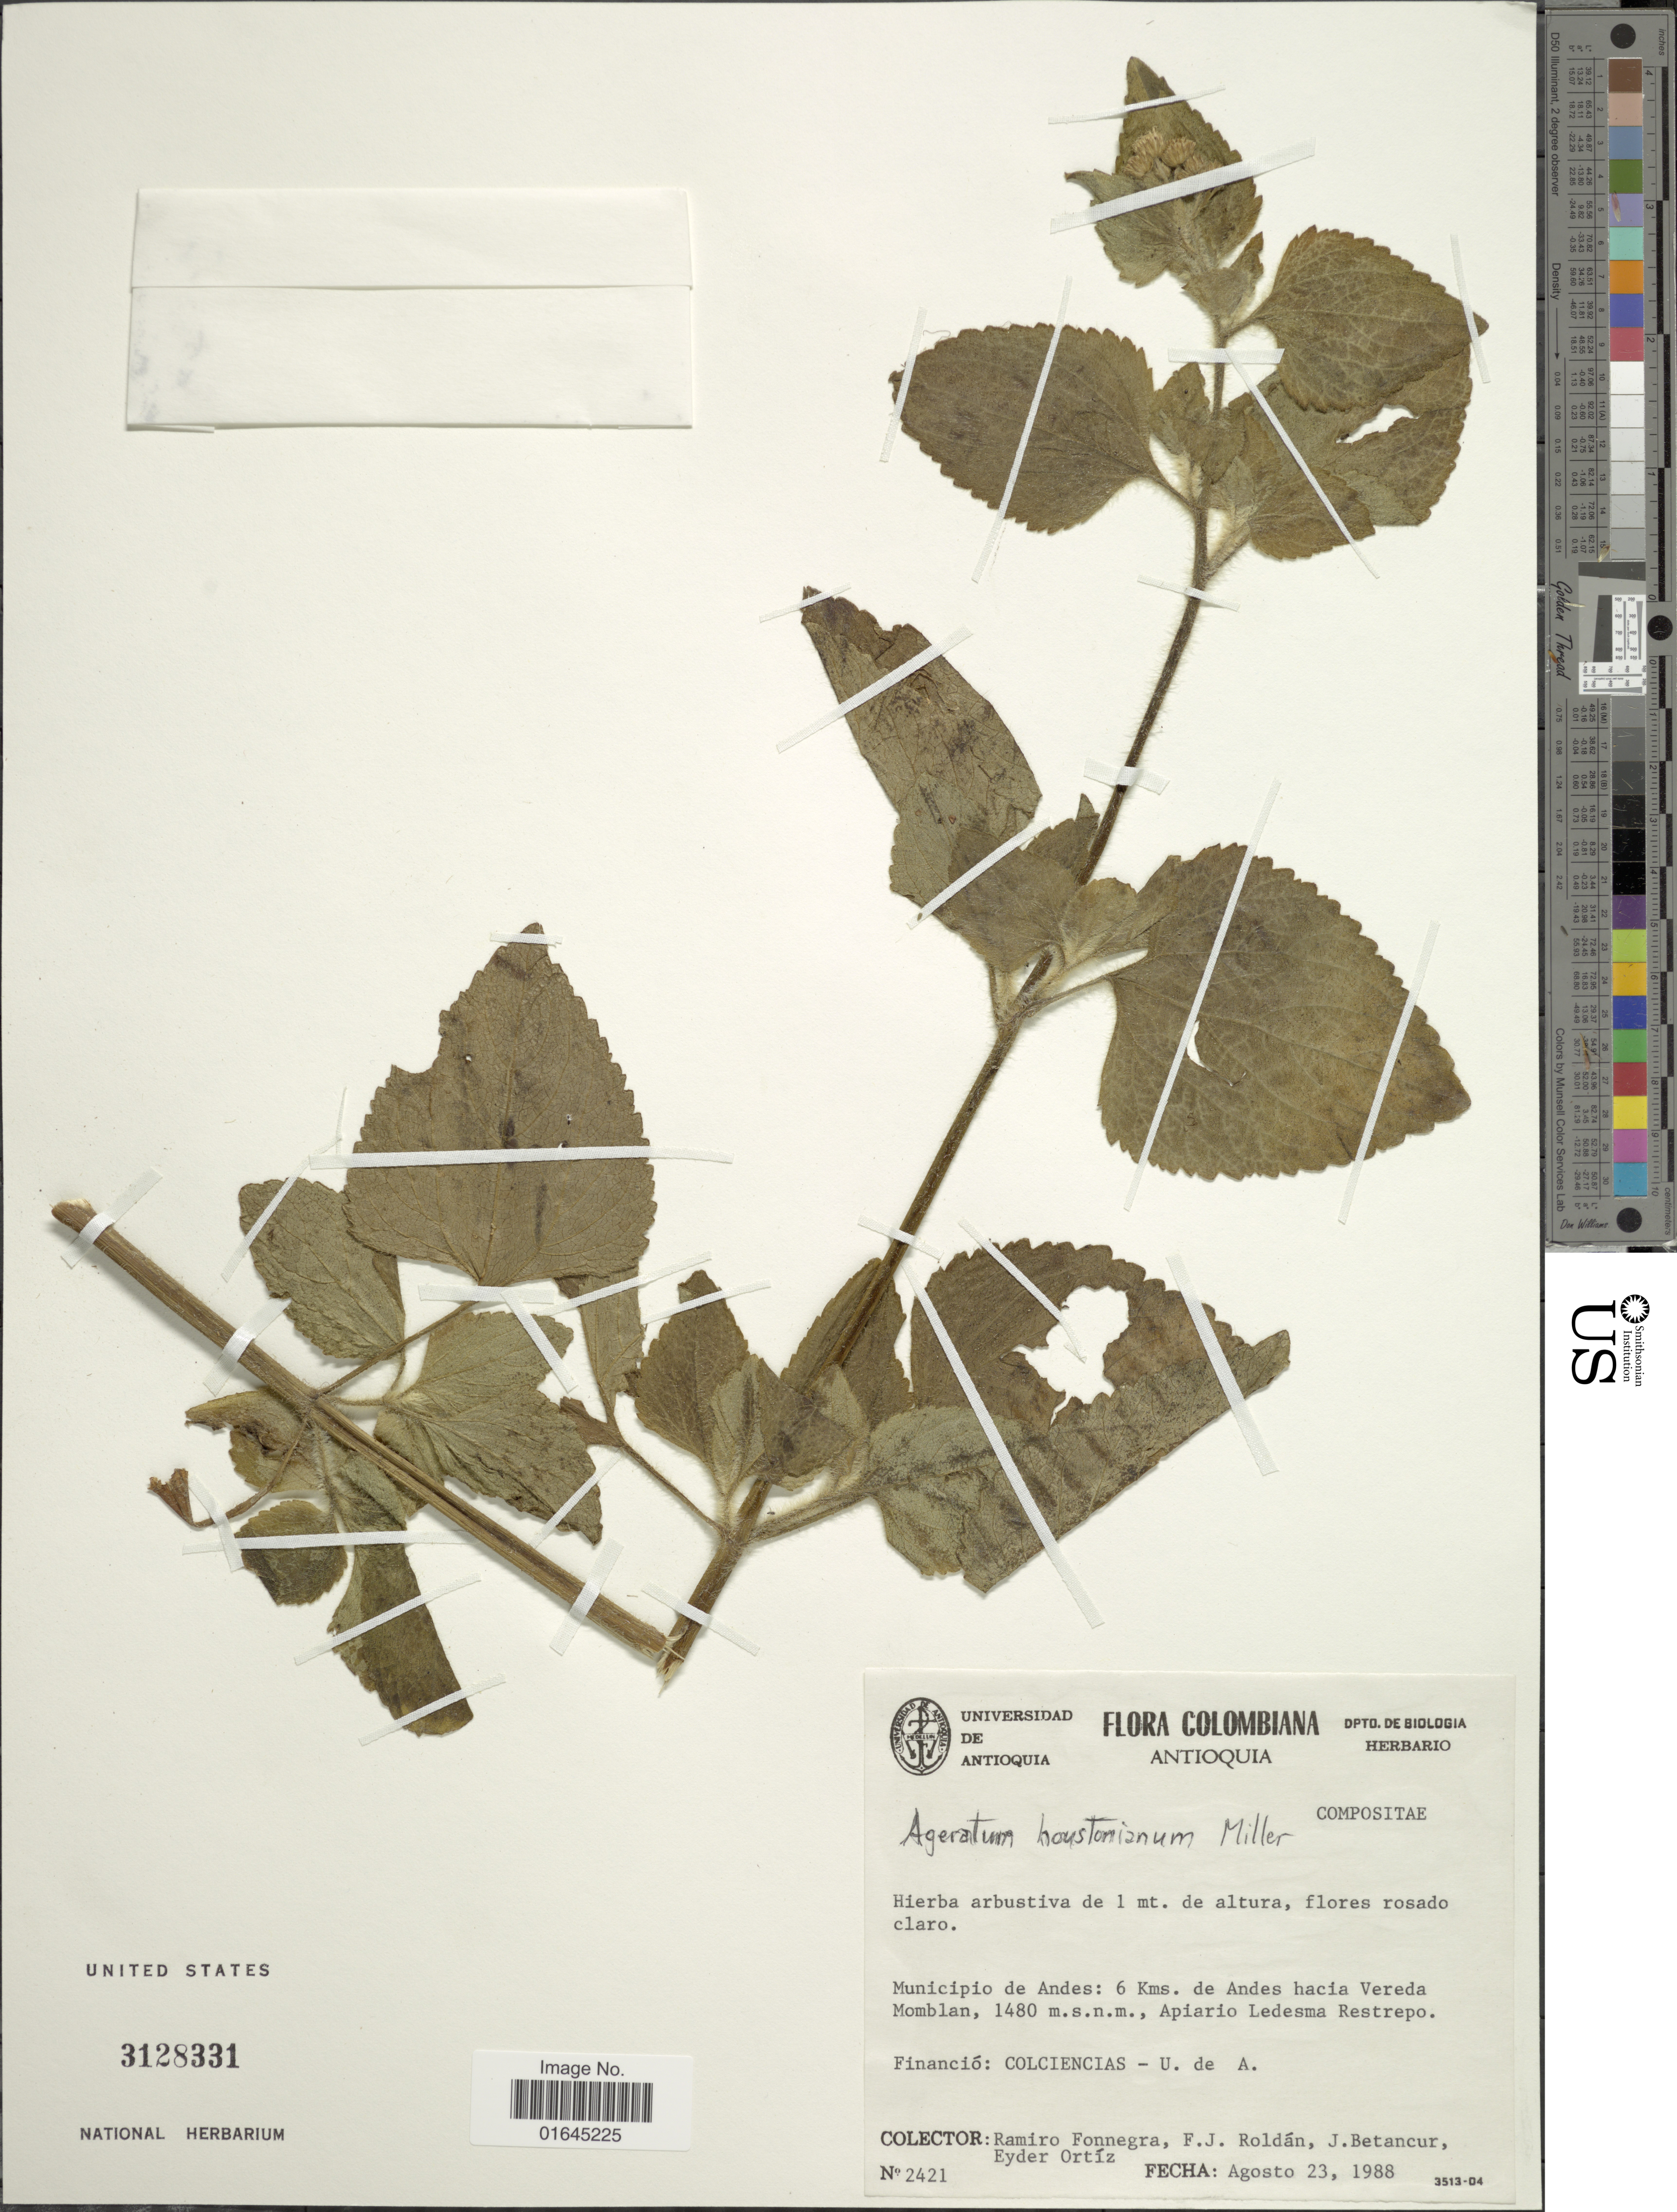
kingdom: Plantae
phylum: Tracheophyta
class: Magnoliopsida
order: Asterales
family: Asteraceae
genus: Ageratum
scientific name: Ageratum houstonianum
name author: Mill.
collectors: R. Fonnegra G., F. J. Roldán, J. Betancur & E. Ortiz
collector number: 2421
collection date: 1988-08-23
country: Colombia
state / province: Antioquia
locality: Municipio de Andes: 6 Kms. de Andes haciia Vereda Momblan.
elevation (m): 1480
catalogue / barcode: US 3128331